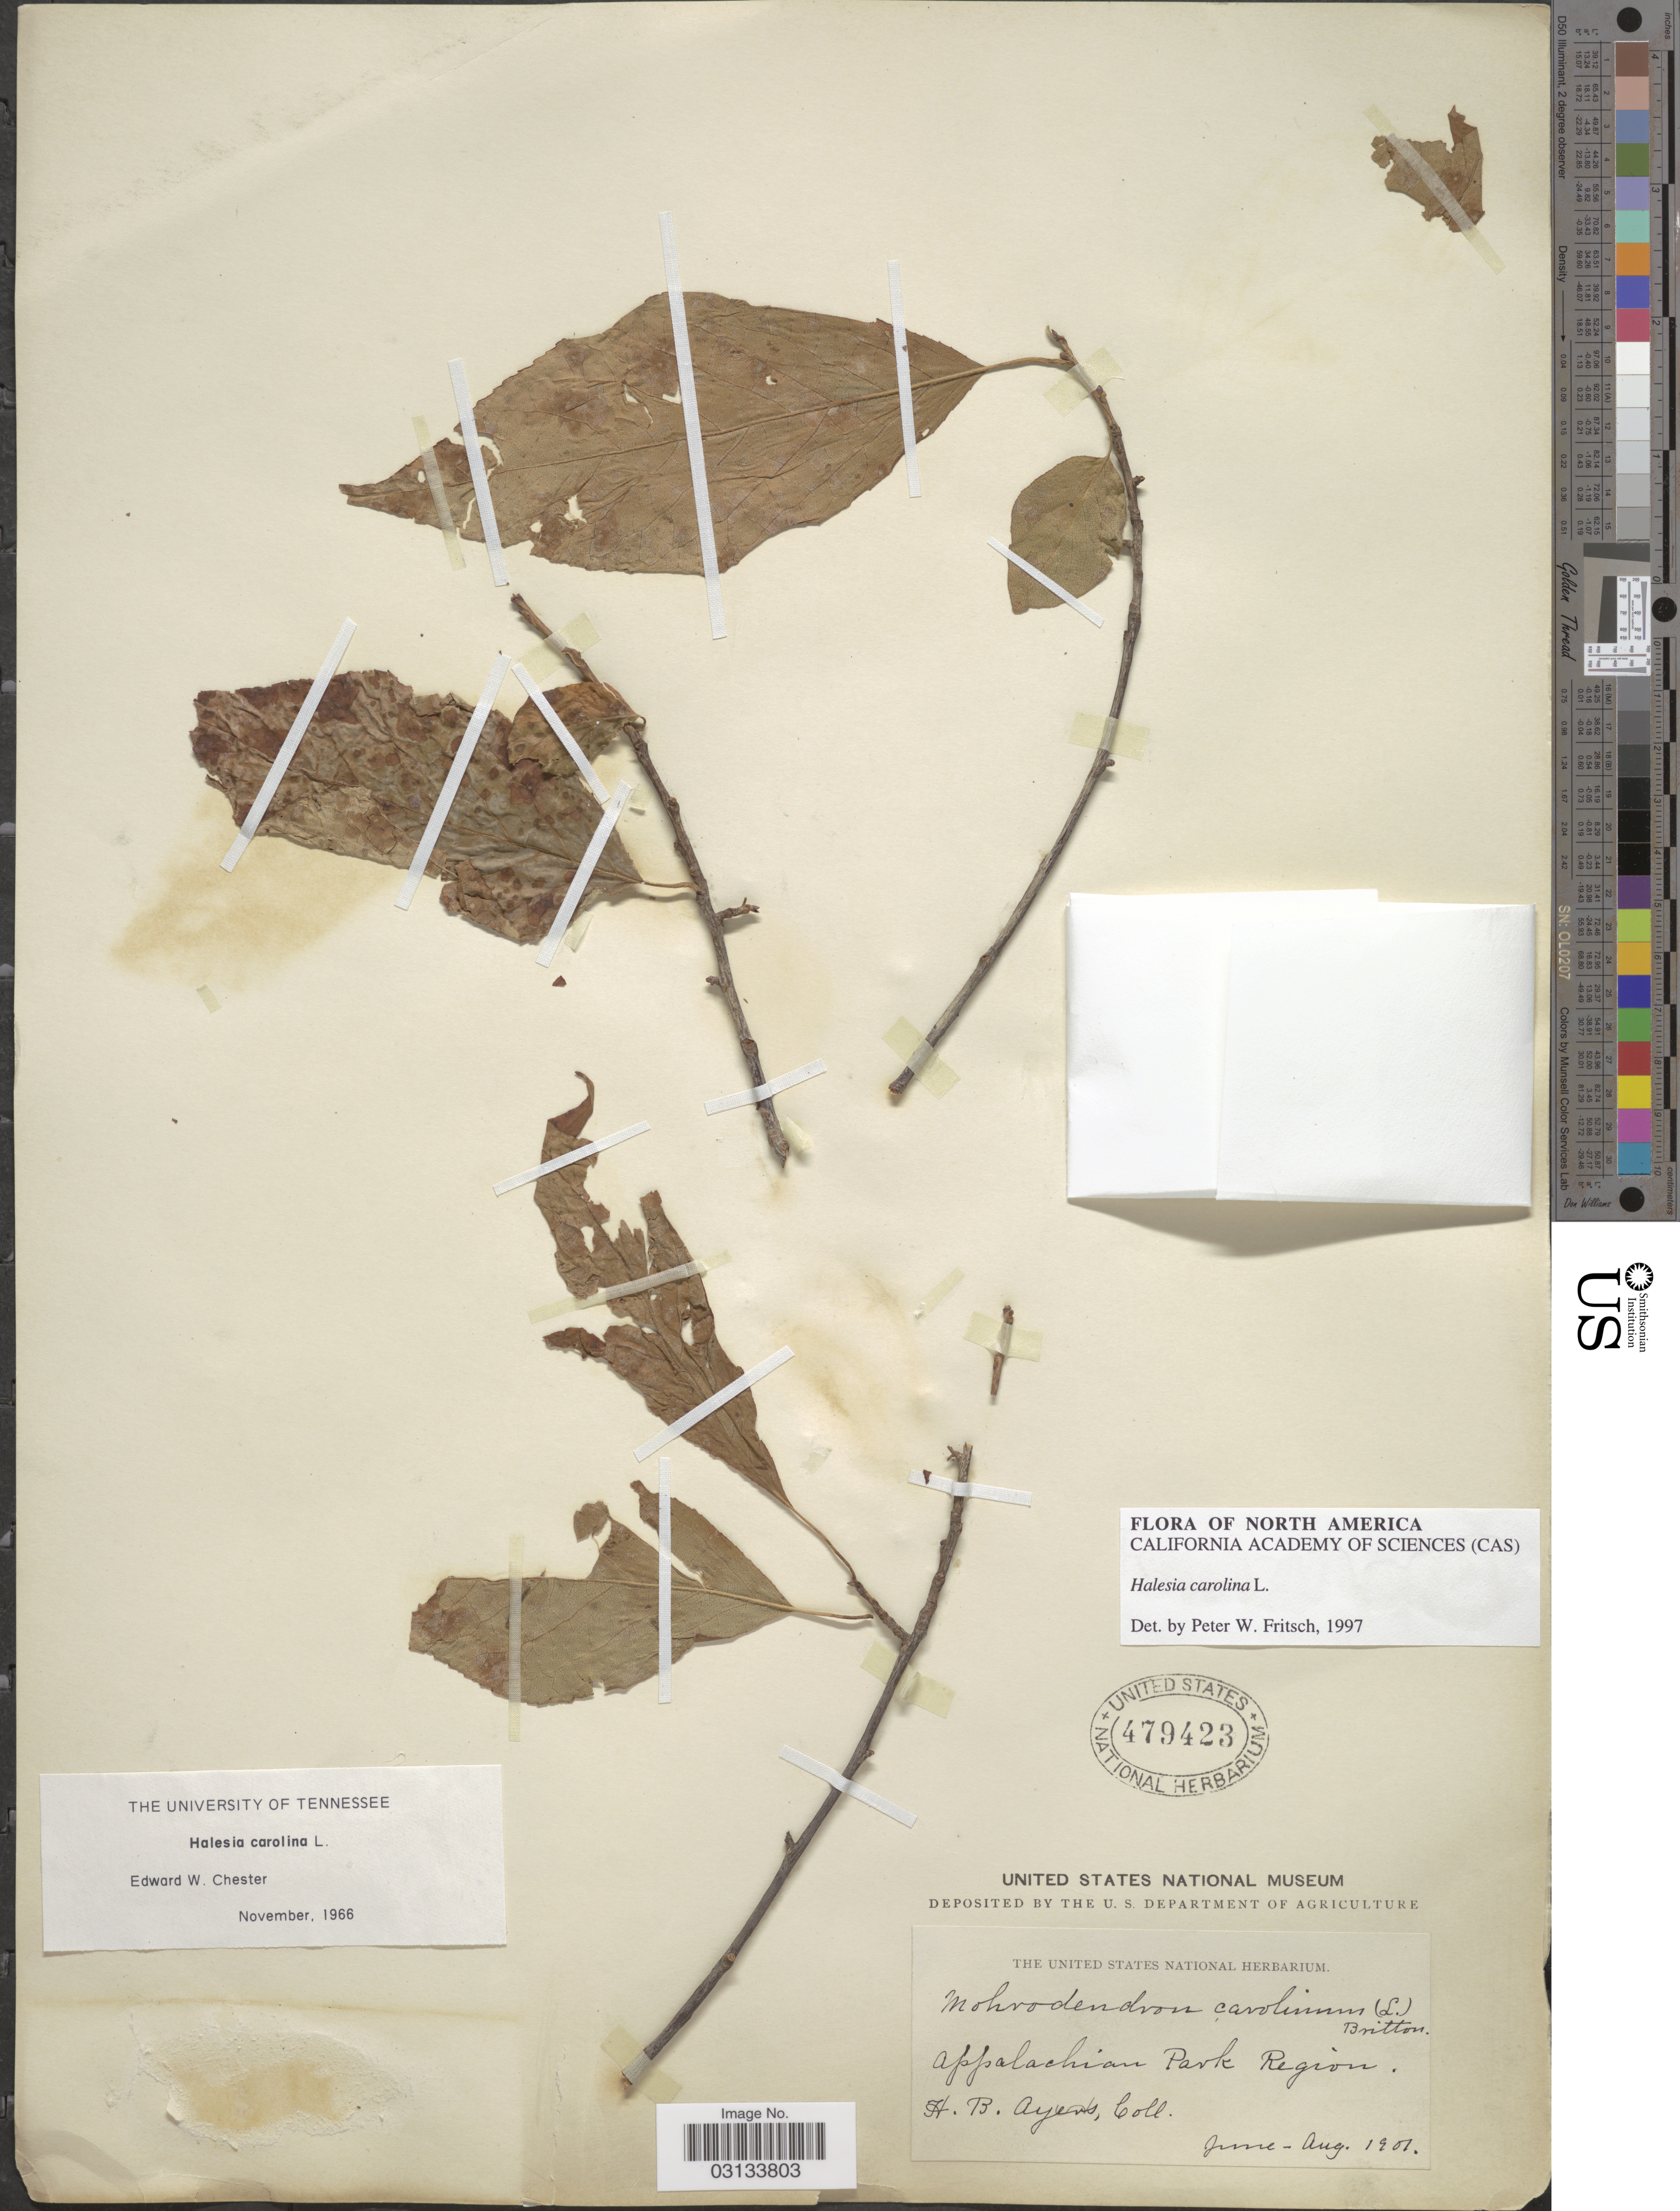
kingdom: Plantae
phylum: Tracheophyta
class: Magnoliopsida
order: Ericales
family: Styracaceae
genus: Halesia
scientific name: Halesia carolina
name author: L.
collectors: H. Ayens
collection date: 1901-06/1901-08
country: United States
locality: Appalachian Park Region.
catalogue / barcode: US 479423